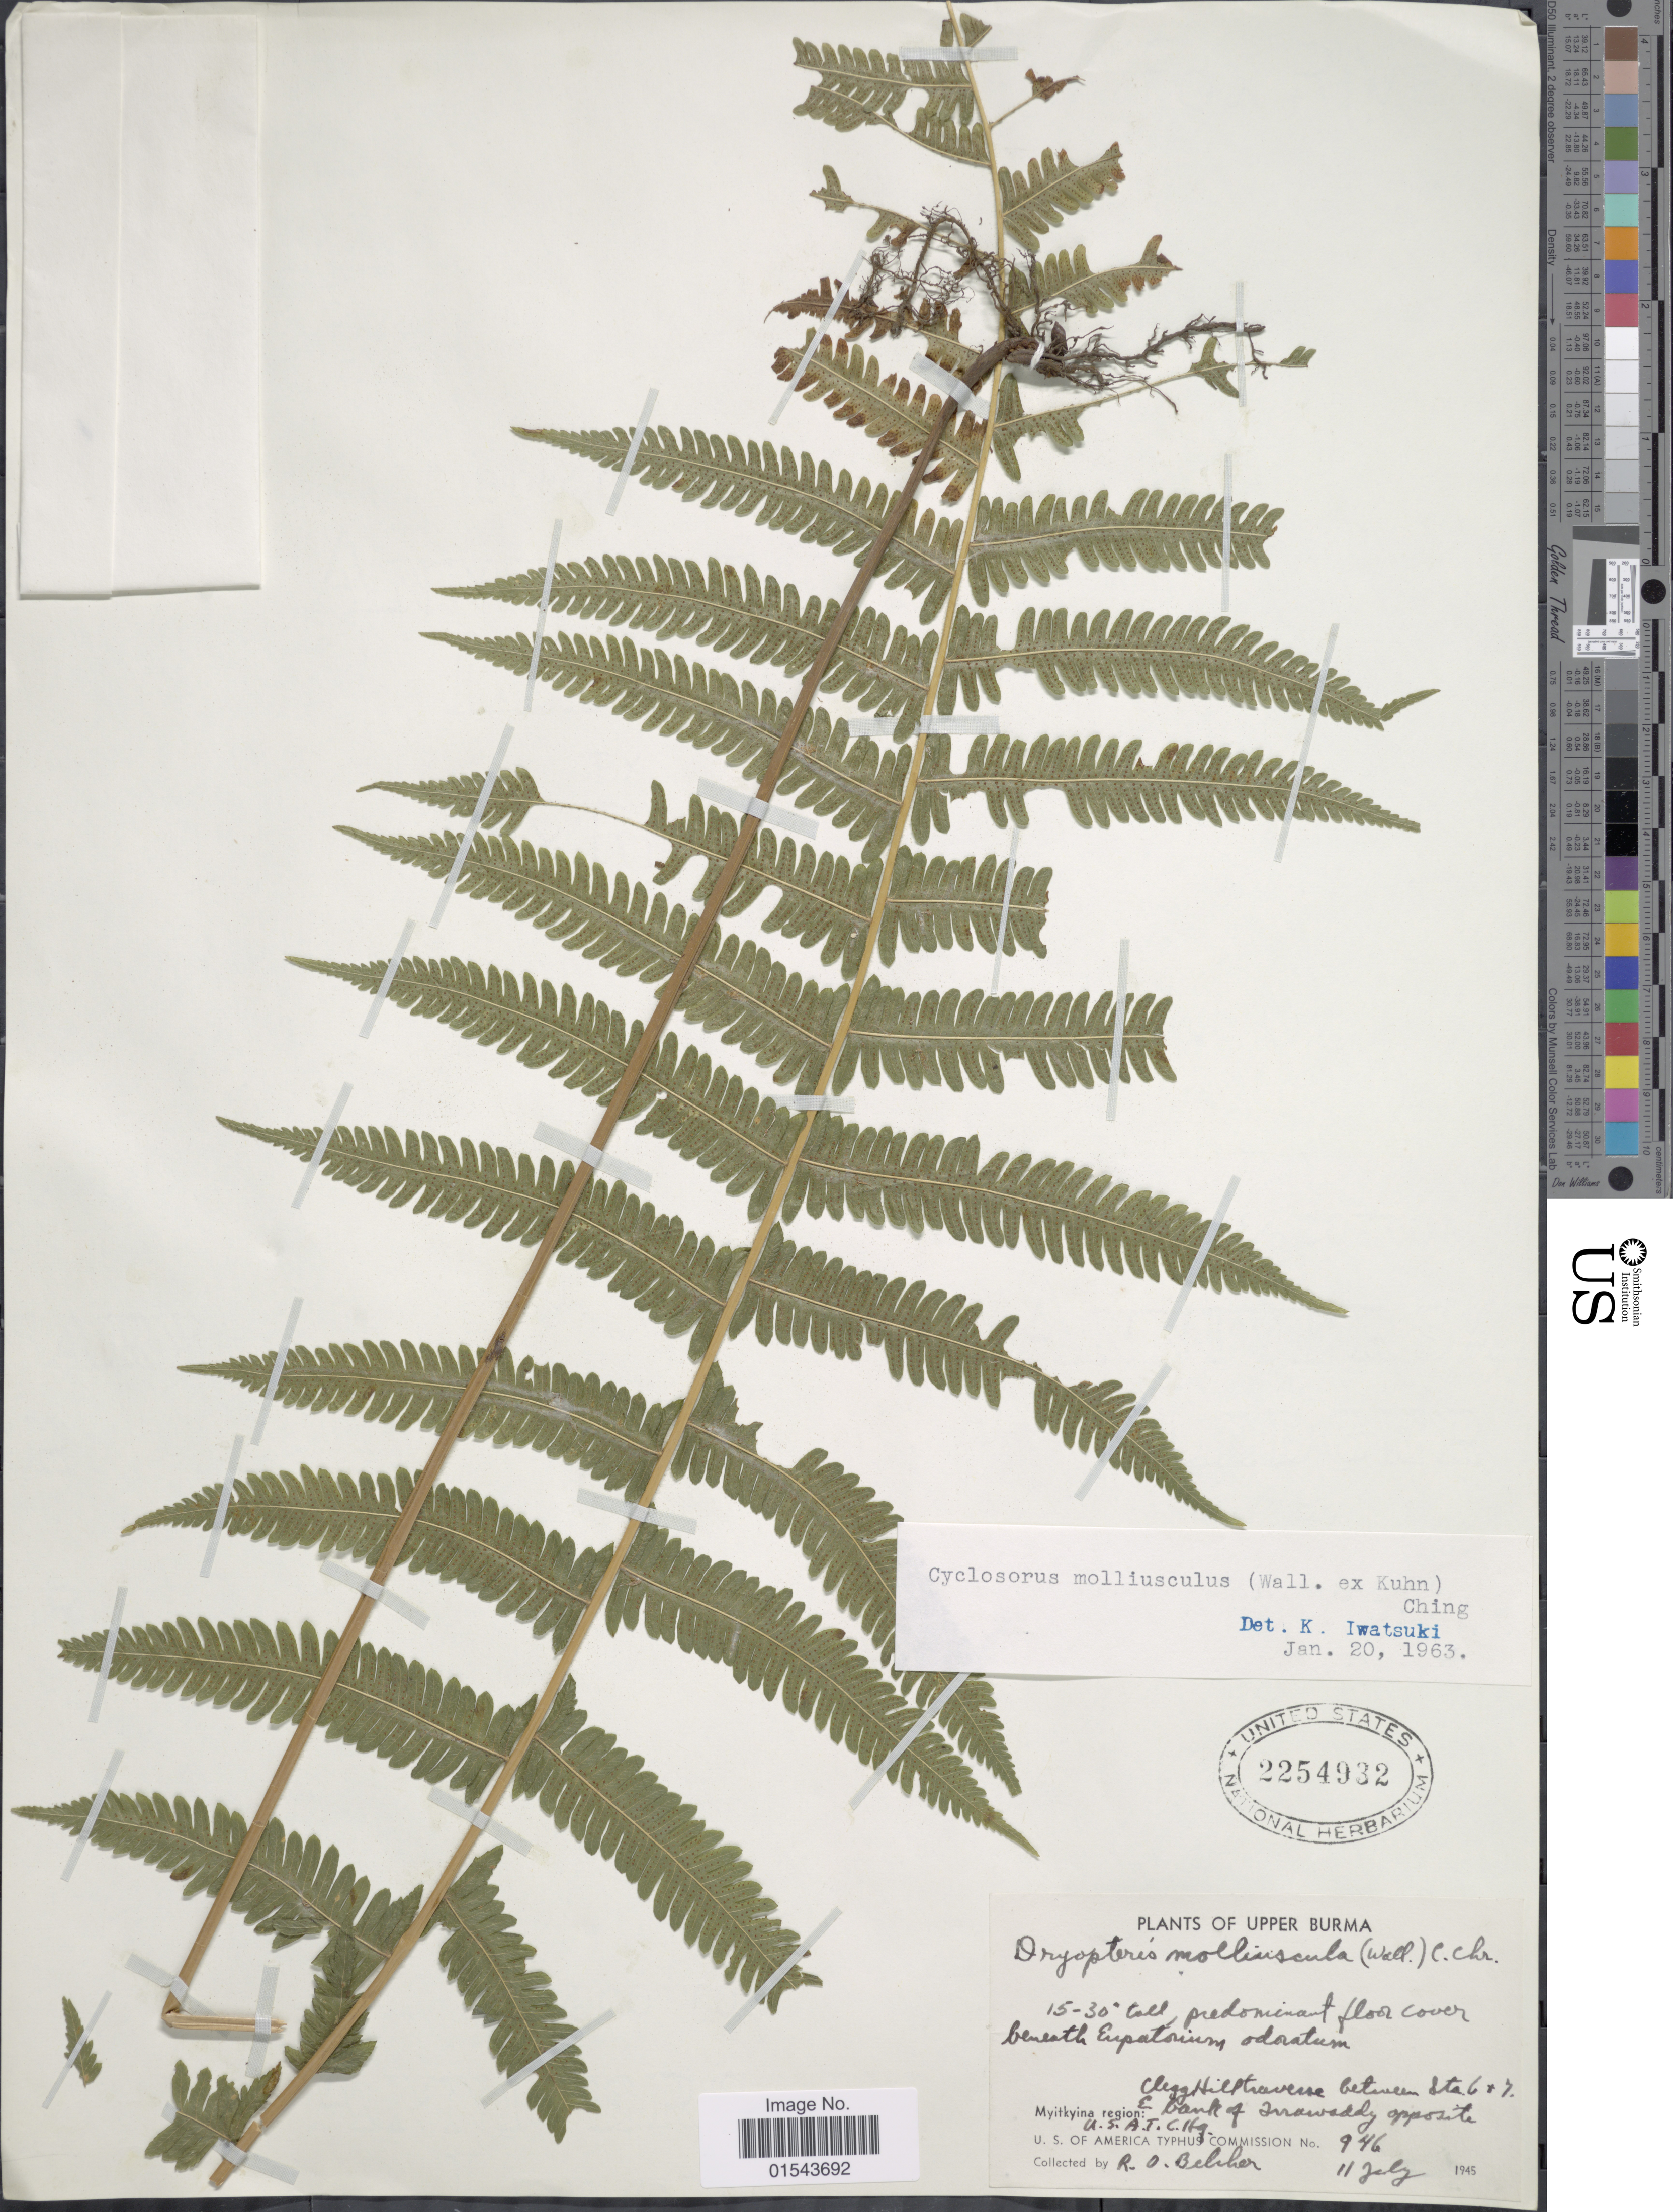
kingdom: Plantae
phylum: Tracheophyta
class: Polypodiopsida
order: Polypodiales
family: Thelypteridaceae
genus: Christella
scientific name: Christella molliuscula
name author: (Wall.) Holttum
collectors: R. Belcher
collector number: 946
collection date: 1945-07-11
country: Myanmar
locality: Upper Burma. Myitkyina region: Clegg Hilltraverse between Sta 6 + 7, E bank of Irrawadly opposite U.S.A.T.C.Hg. [interpreted]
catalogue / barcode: US 2254932